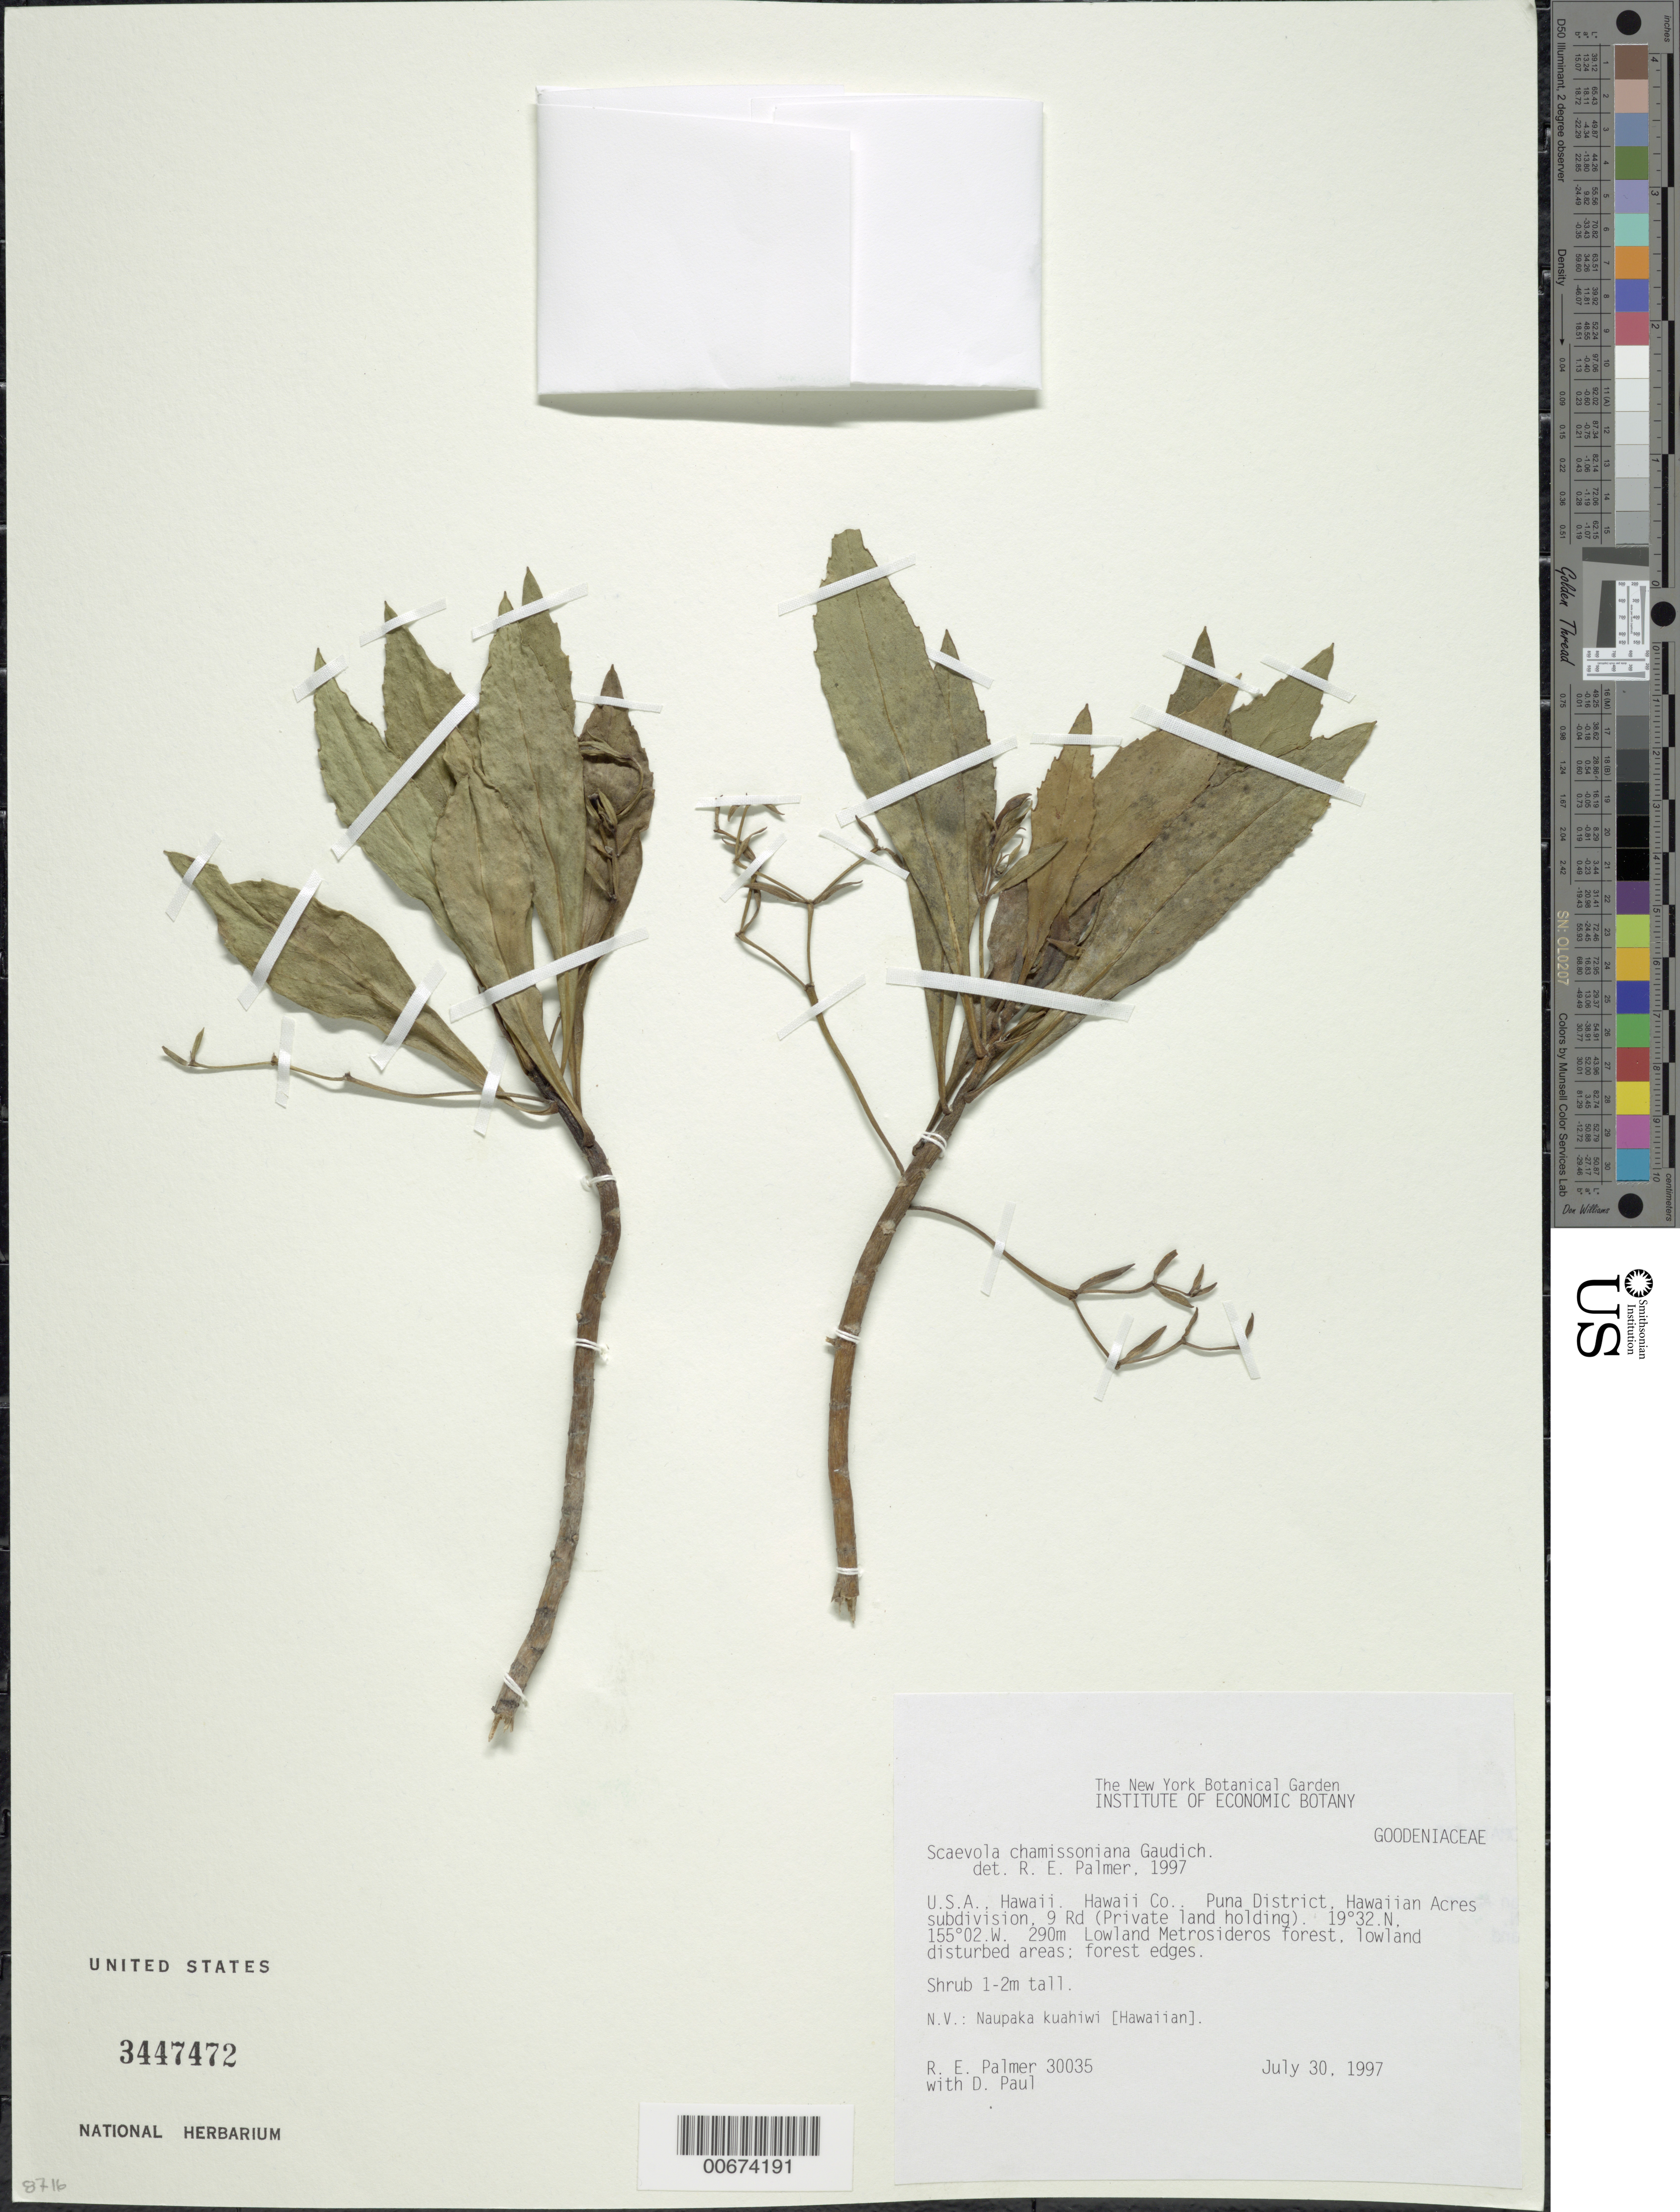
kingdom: Plantae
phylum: Tracheophyta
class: Magnoliopsida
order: Asterales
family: Goodeniaceae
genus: Scaevola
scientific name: Scaevola chamissoniana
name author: Gaudich.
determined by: Palmer, R. E.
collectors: R. Palmer & D. Paul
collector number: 30035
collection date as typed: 30 Jul 1997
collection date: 1997-07-30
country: United States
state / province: Hawaii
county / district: Hawaii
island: Hawaii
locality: Puna District, Hawaiian Acres subdivision, 9 Rd (private land holding)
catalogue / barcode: US 3447472